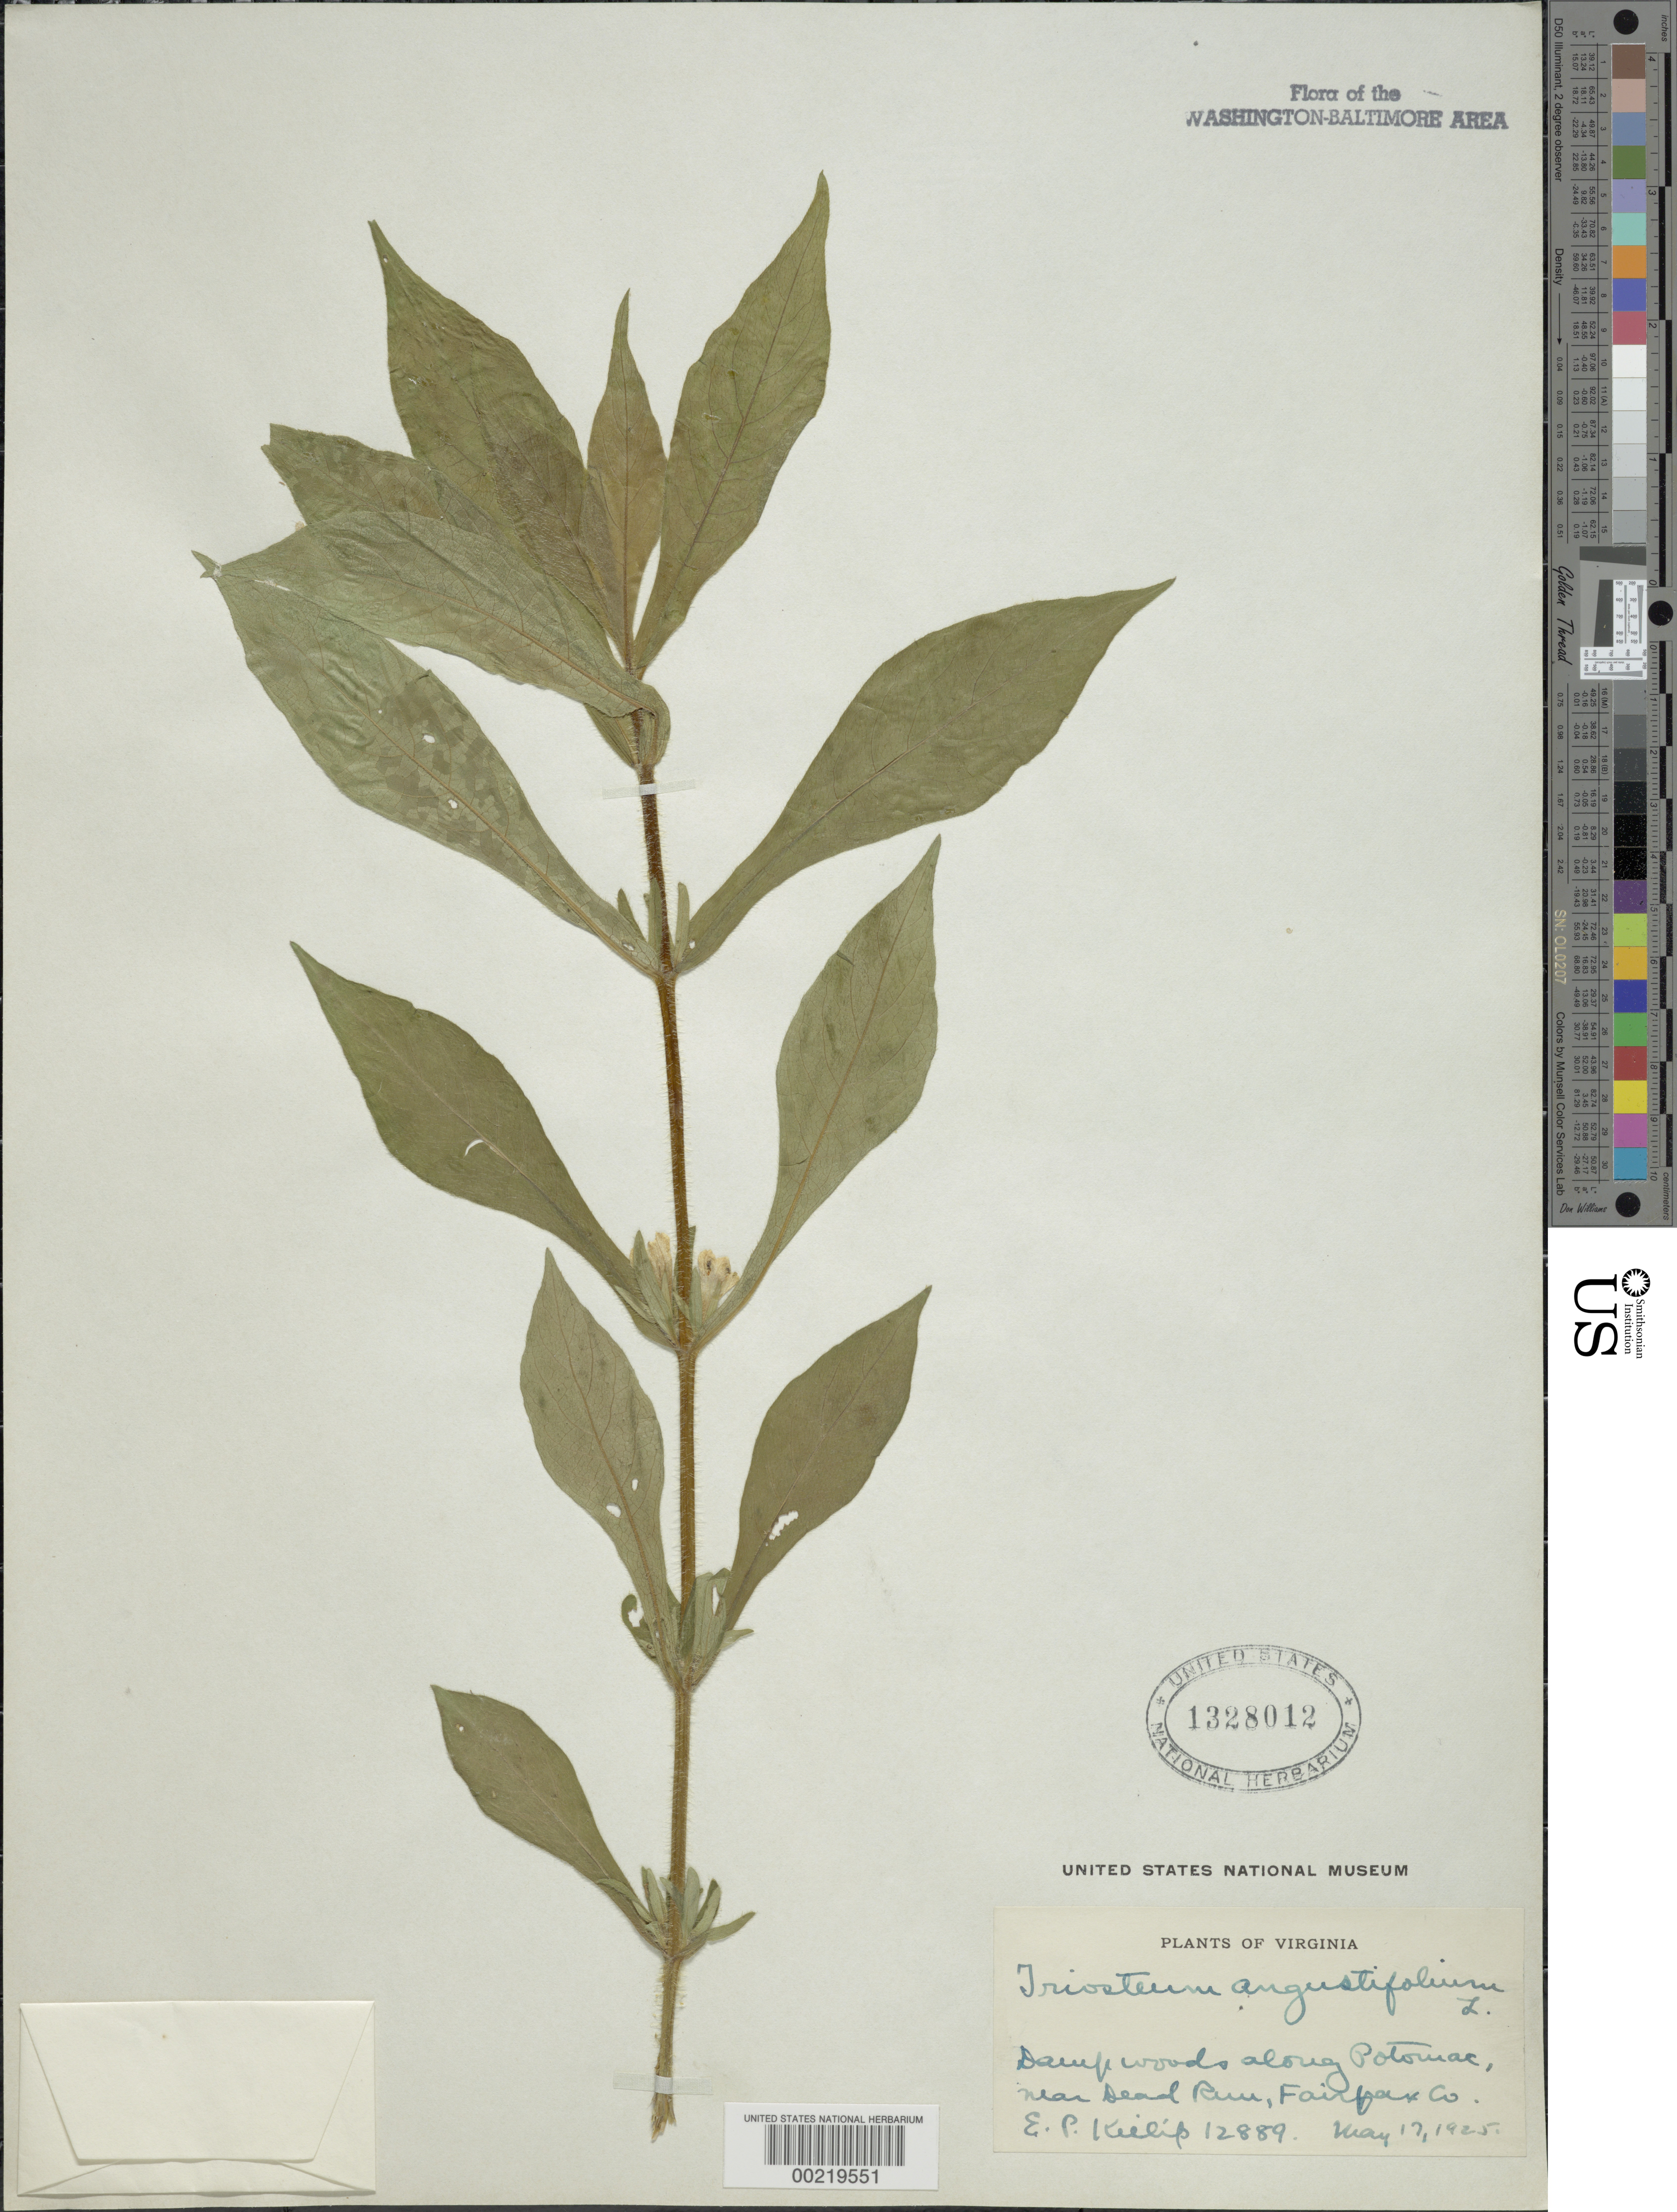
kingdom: Plantae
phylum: Tracheophyta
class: Magnoliopsida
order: Dipsacales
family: Caprifoliaceae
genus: Triosteum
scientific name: Triosteum angustifolium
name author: L.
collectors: E. P. Killip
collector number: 12889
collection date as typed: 17 May 1925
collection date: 1925-05-17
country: United States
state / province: Virginia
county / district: Fairfax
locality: Near Dead Run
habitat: Damp woods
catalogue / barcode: US 1328012